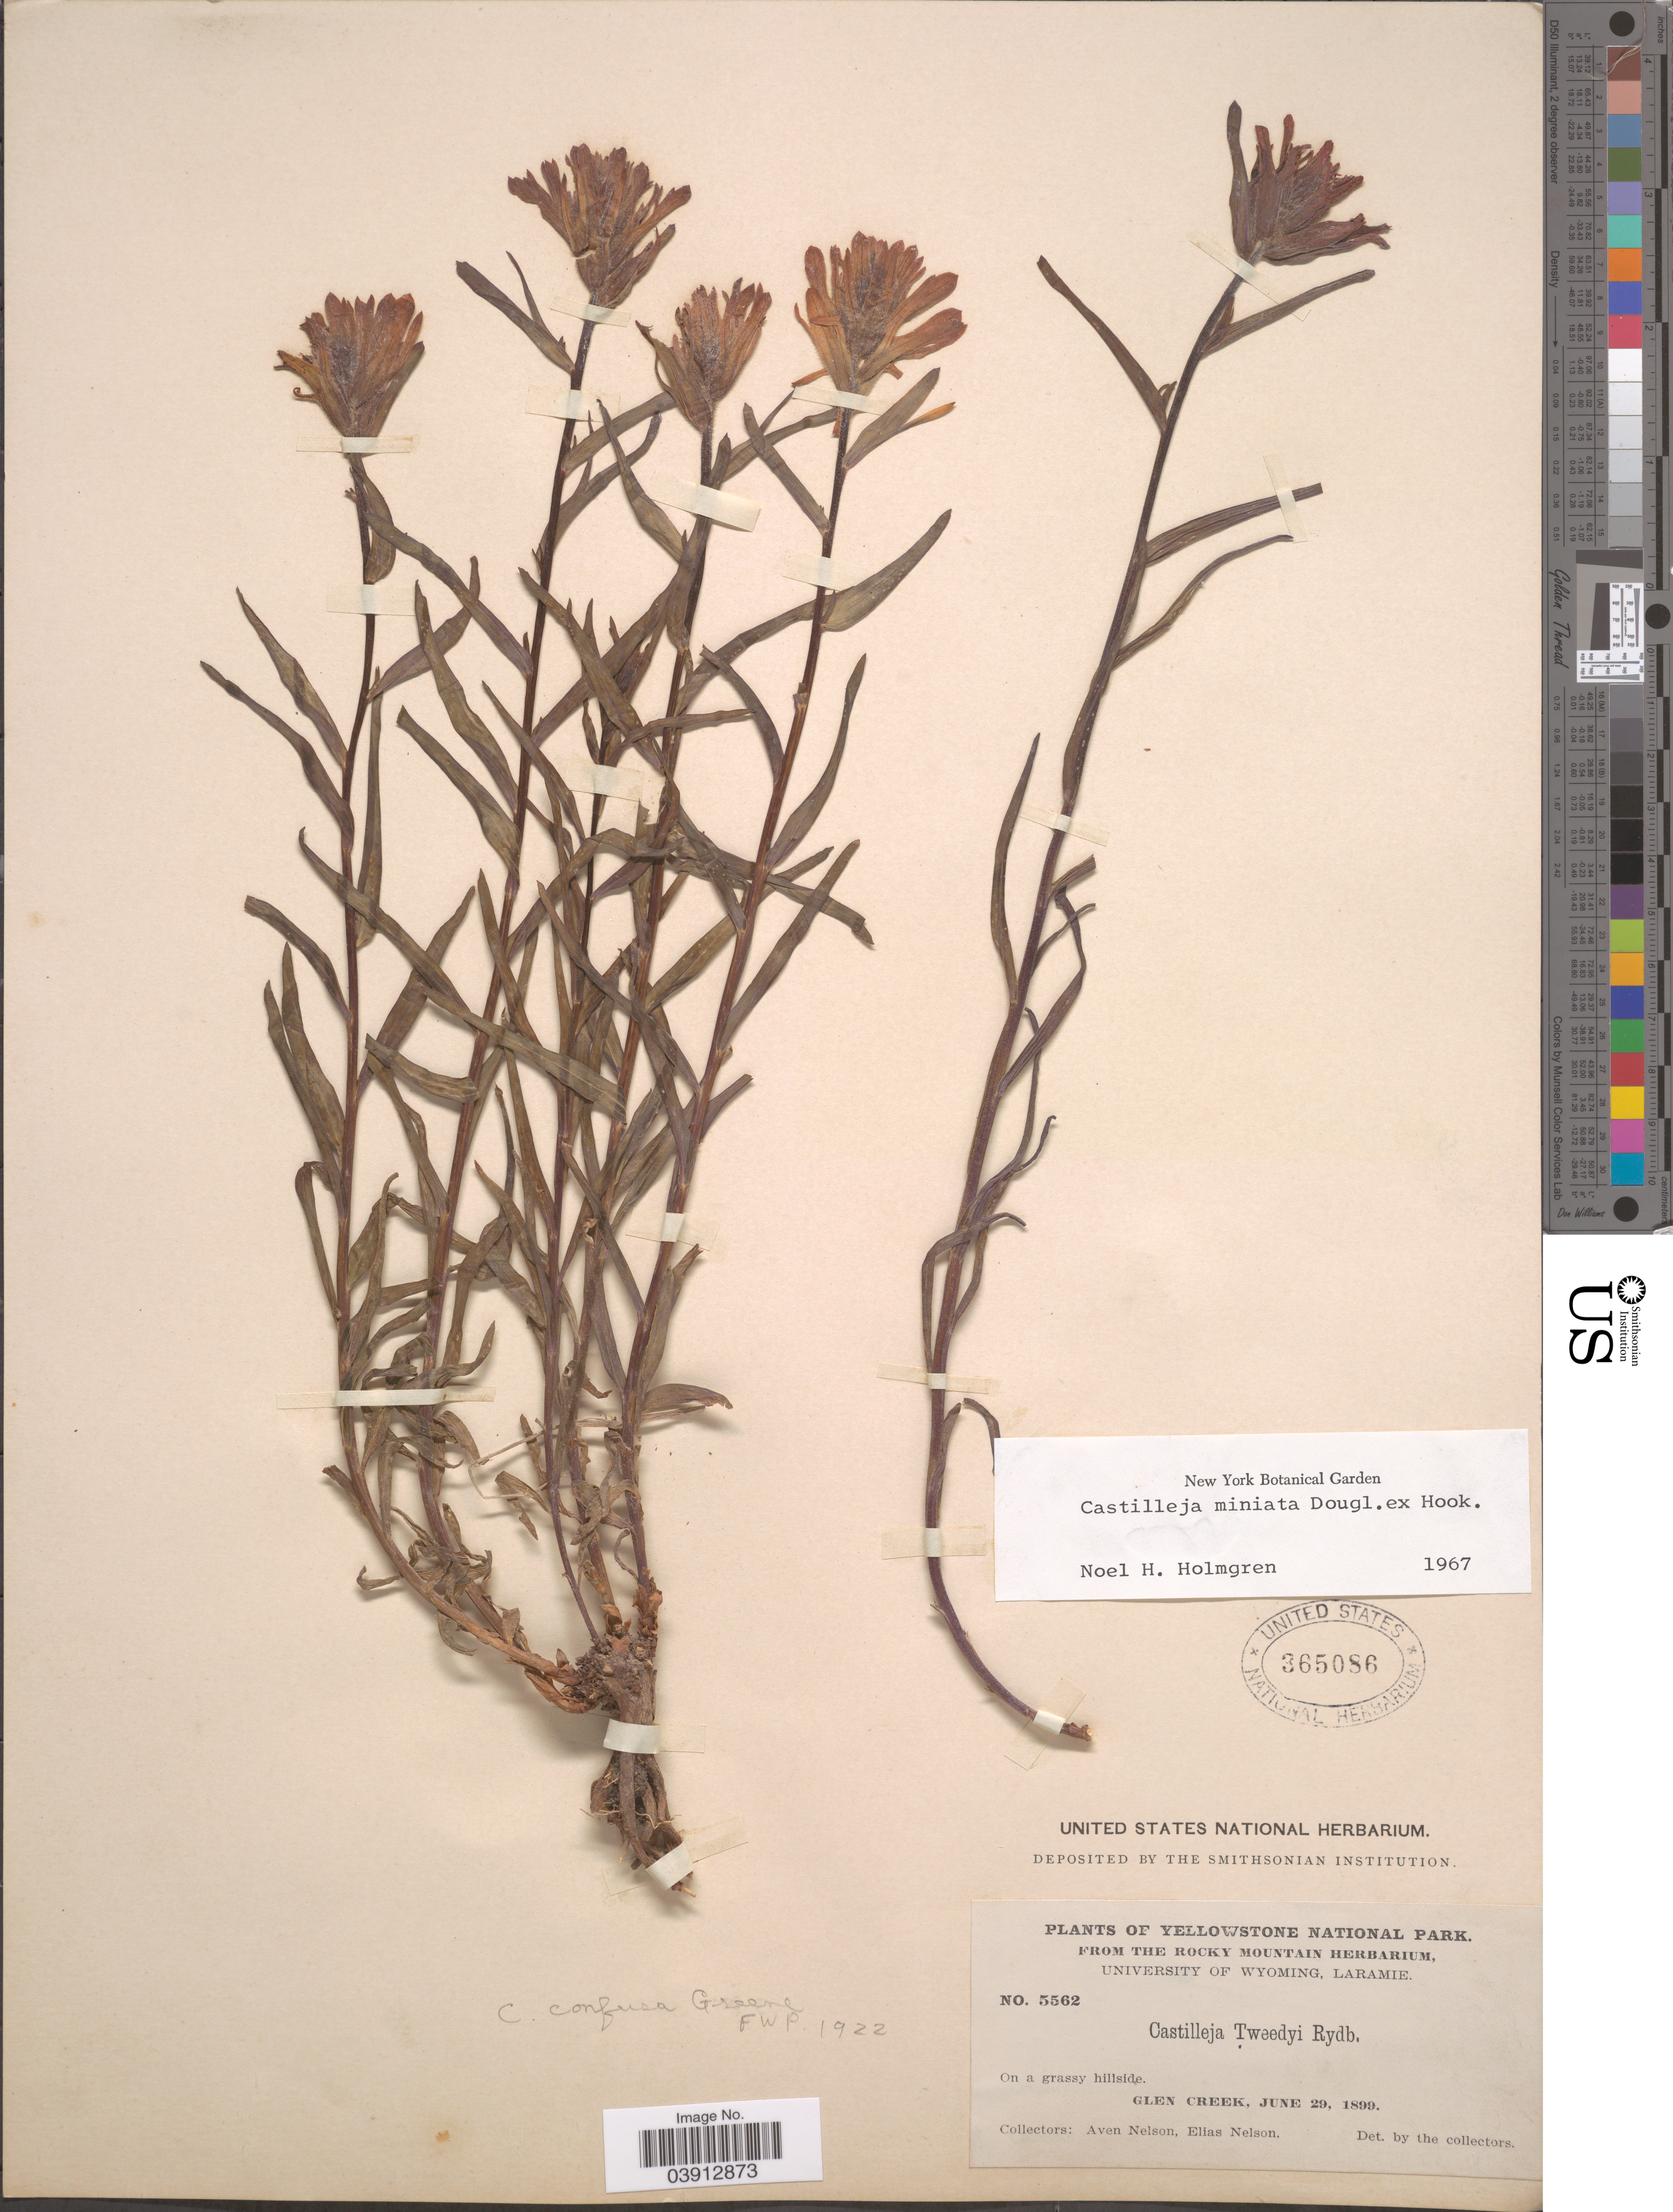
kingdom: Plantae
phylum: Tracheophyta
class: Magnoliopsida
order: Lamiales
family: Orobanchaceae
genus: Castilleja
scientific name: Castilleja miniata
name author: Douglas ex Hook.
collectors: A. Nelson & E. Nelson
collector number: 5562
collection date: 1899-06-29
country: United States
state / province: Wyoming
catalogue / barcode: US 365086